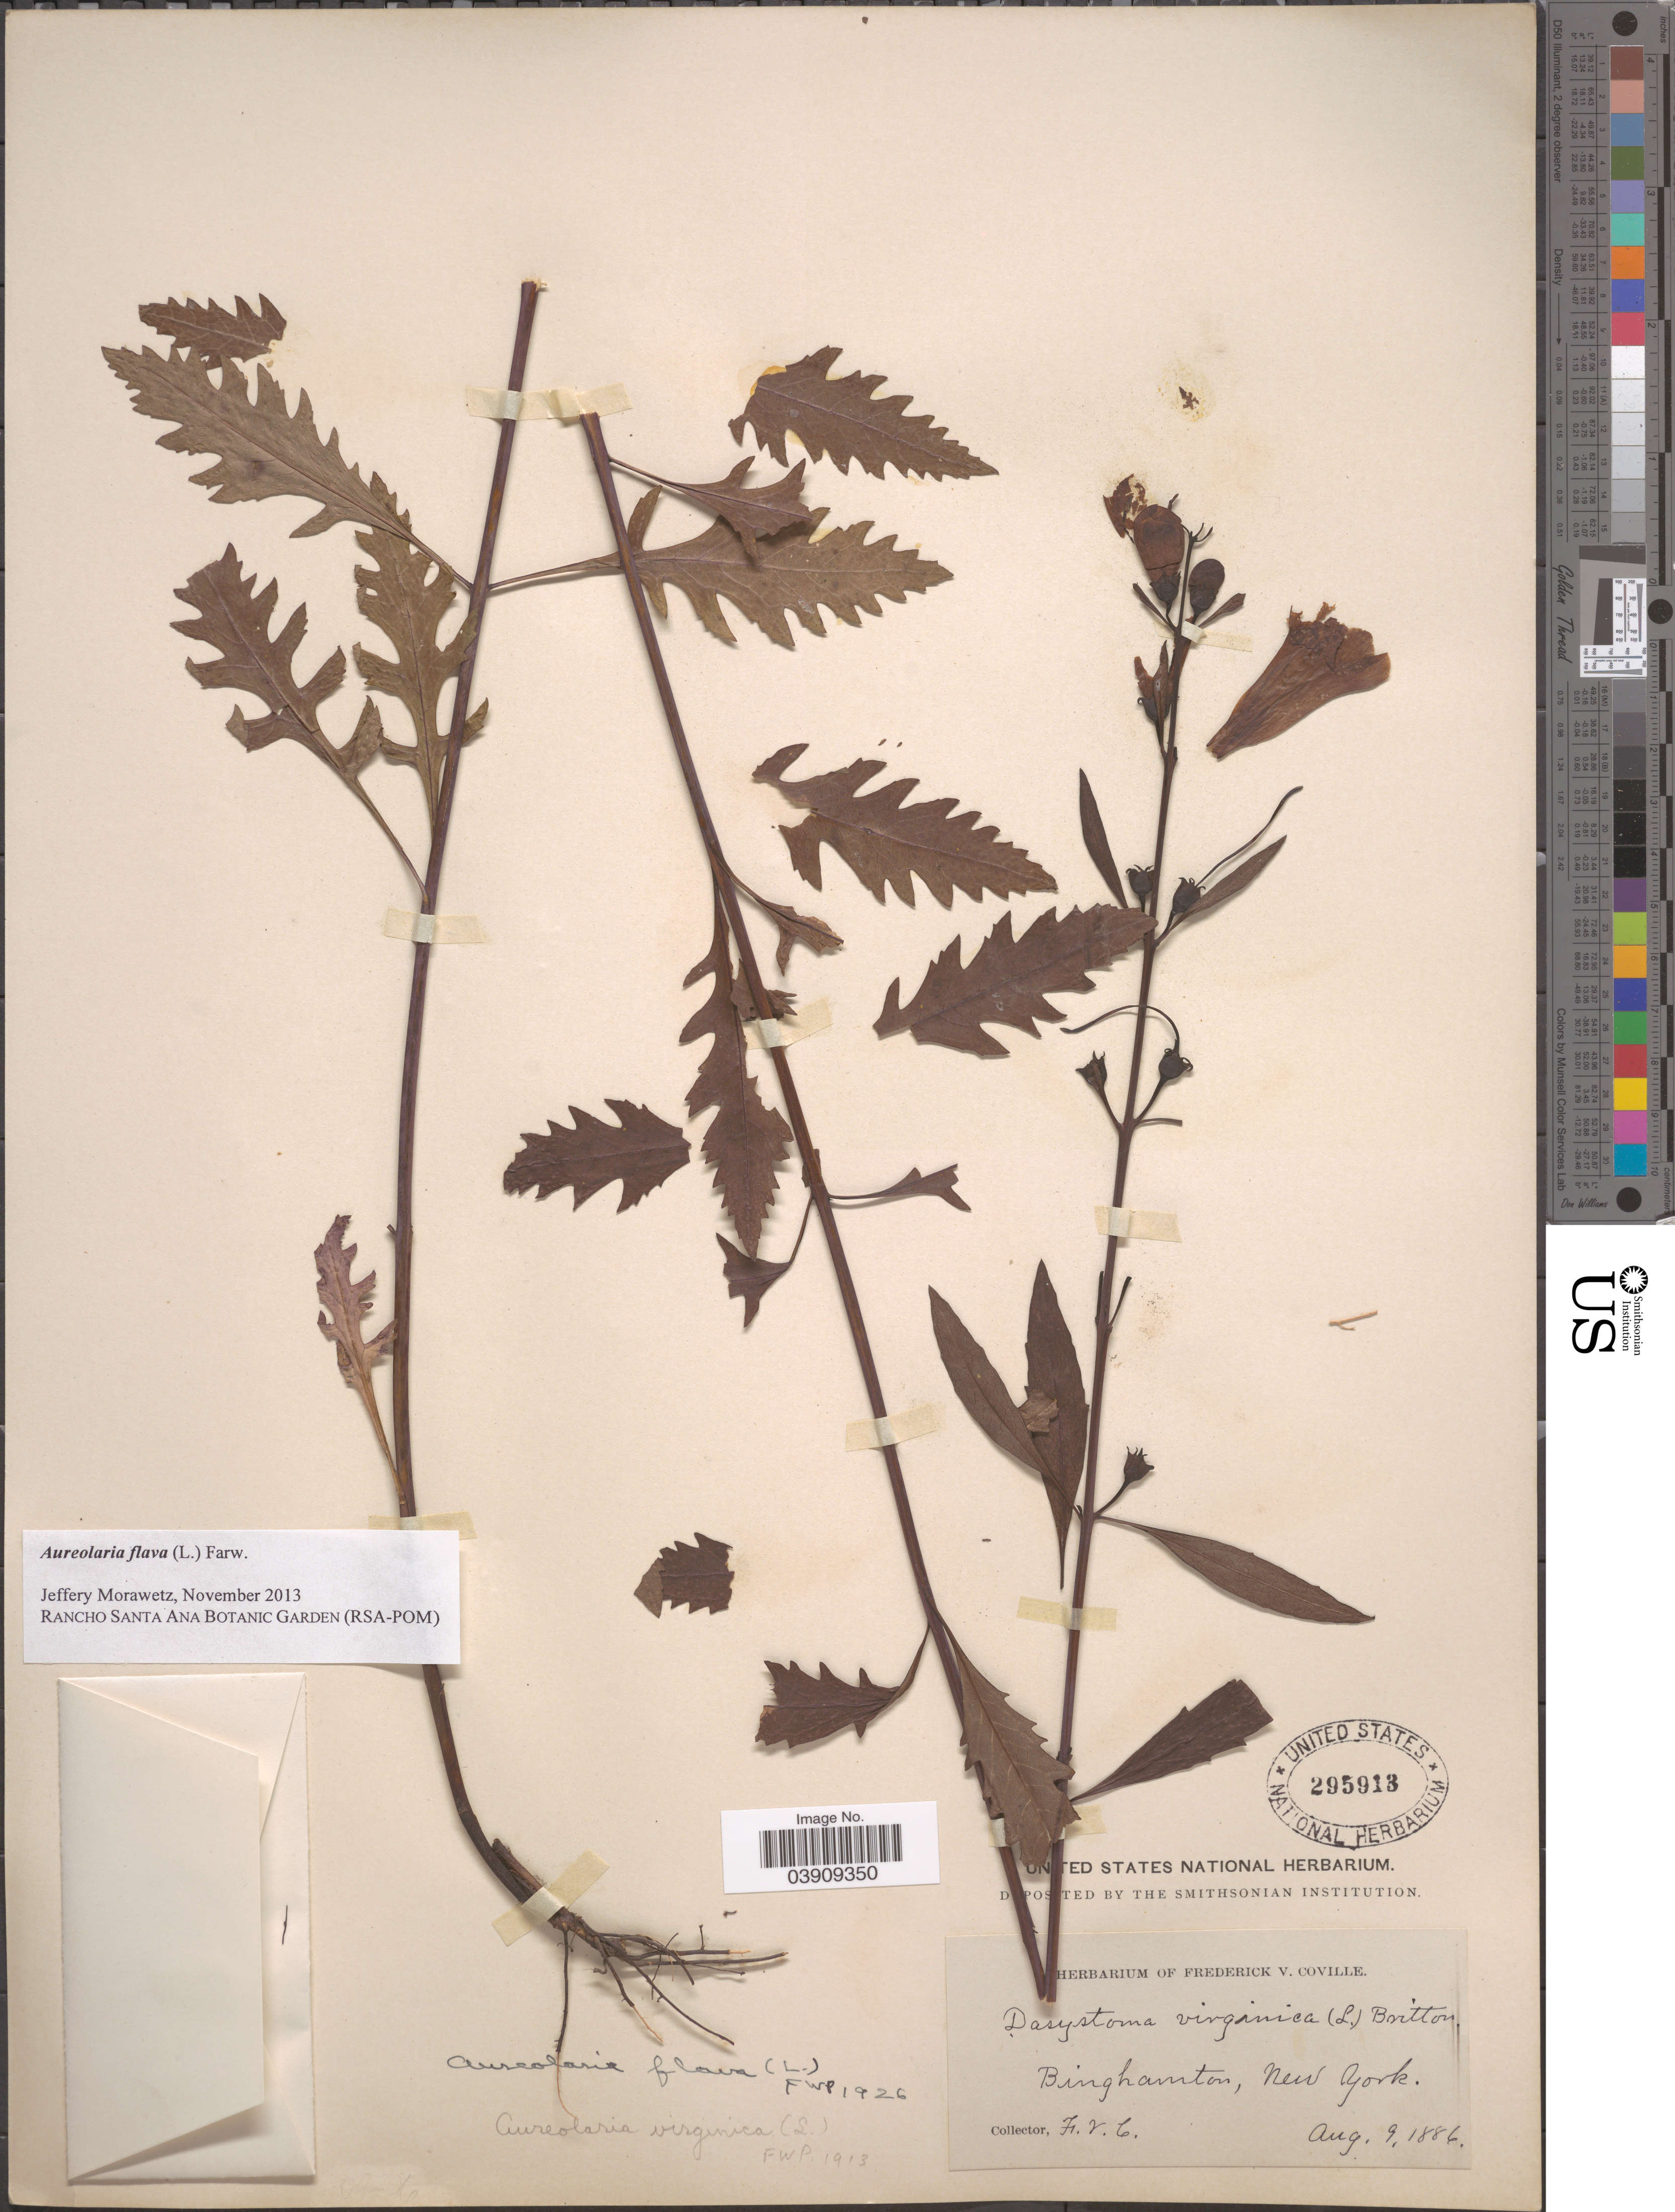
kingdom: Plantae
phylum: Tracheophyta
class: Magnoliopsida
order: Lamiales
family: Orobanchaceae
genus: Aureolaria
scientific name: Aureolaria flava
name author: (L.) Farw.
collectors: F. V. Coville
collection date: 1886-08-09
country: United States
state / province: New York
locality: Binghamton.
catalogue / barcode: US 295913